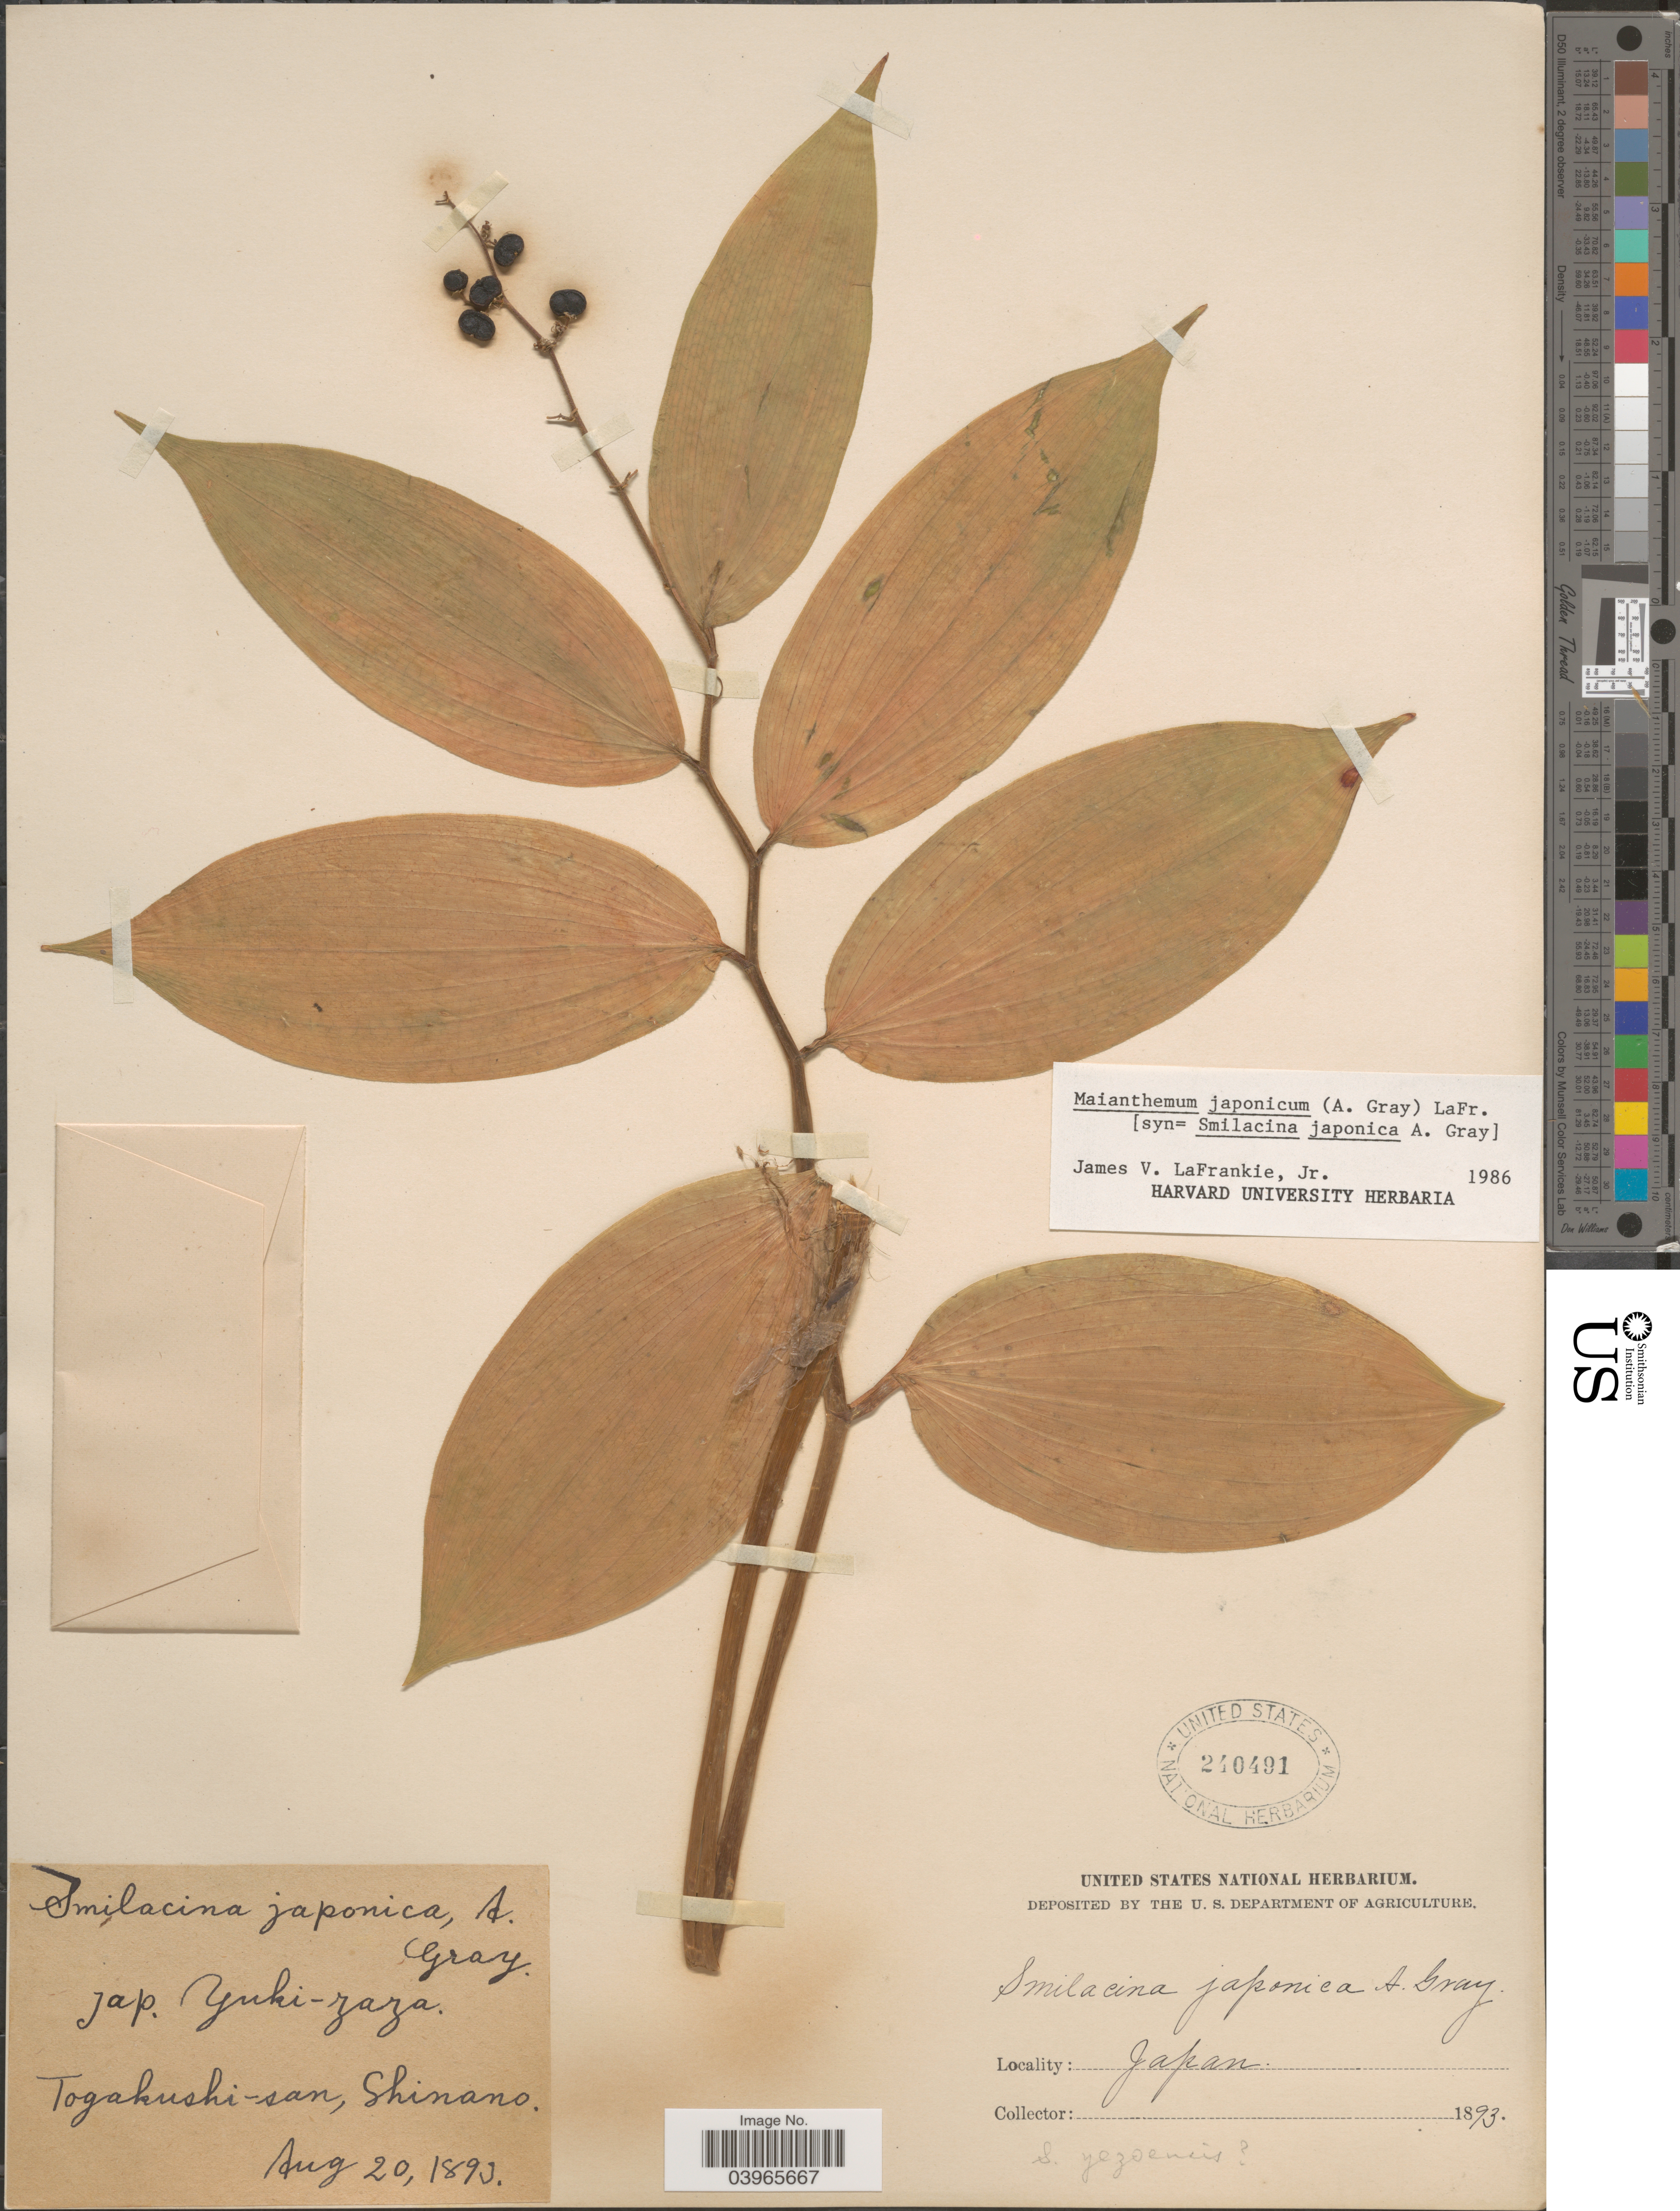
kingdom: Plantae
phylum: Tracheophyta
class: Liliopsida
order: Asparagales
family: Asparagaceae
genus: Maianthemum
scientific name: Maianthemum japonicum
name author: (A. Gray) La Frankie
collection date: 1893-08-20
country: Japan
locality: Togakushi-san, Shinano.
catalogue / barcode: US 240491